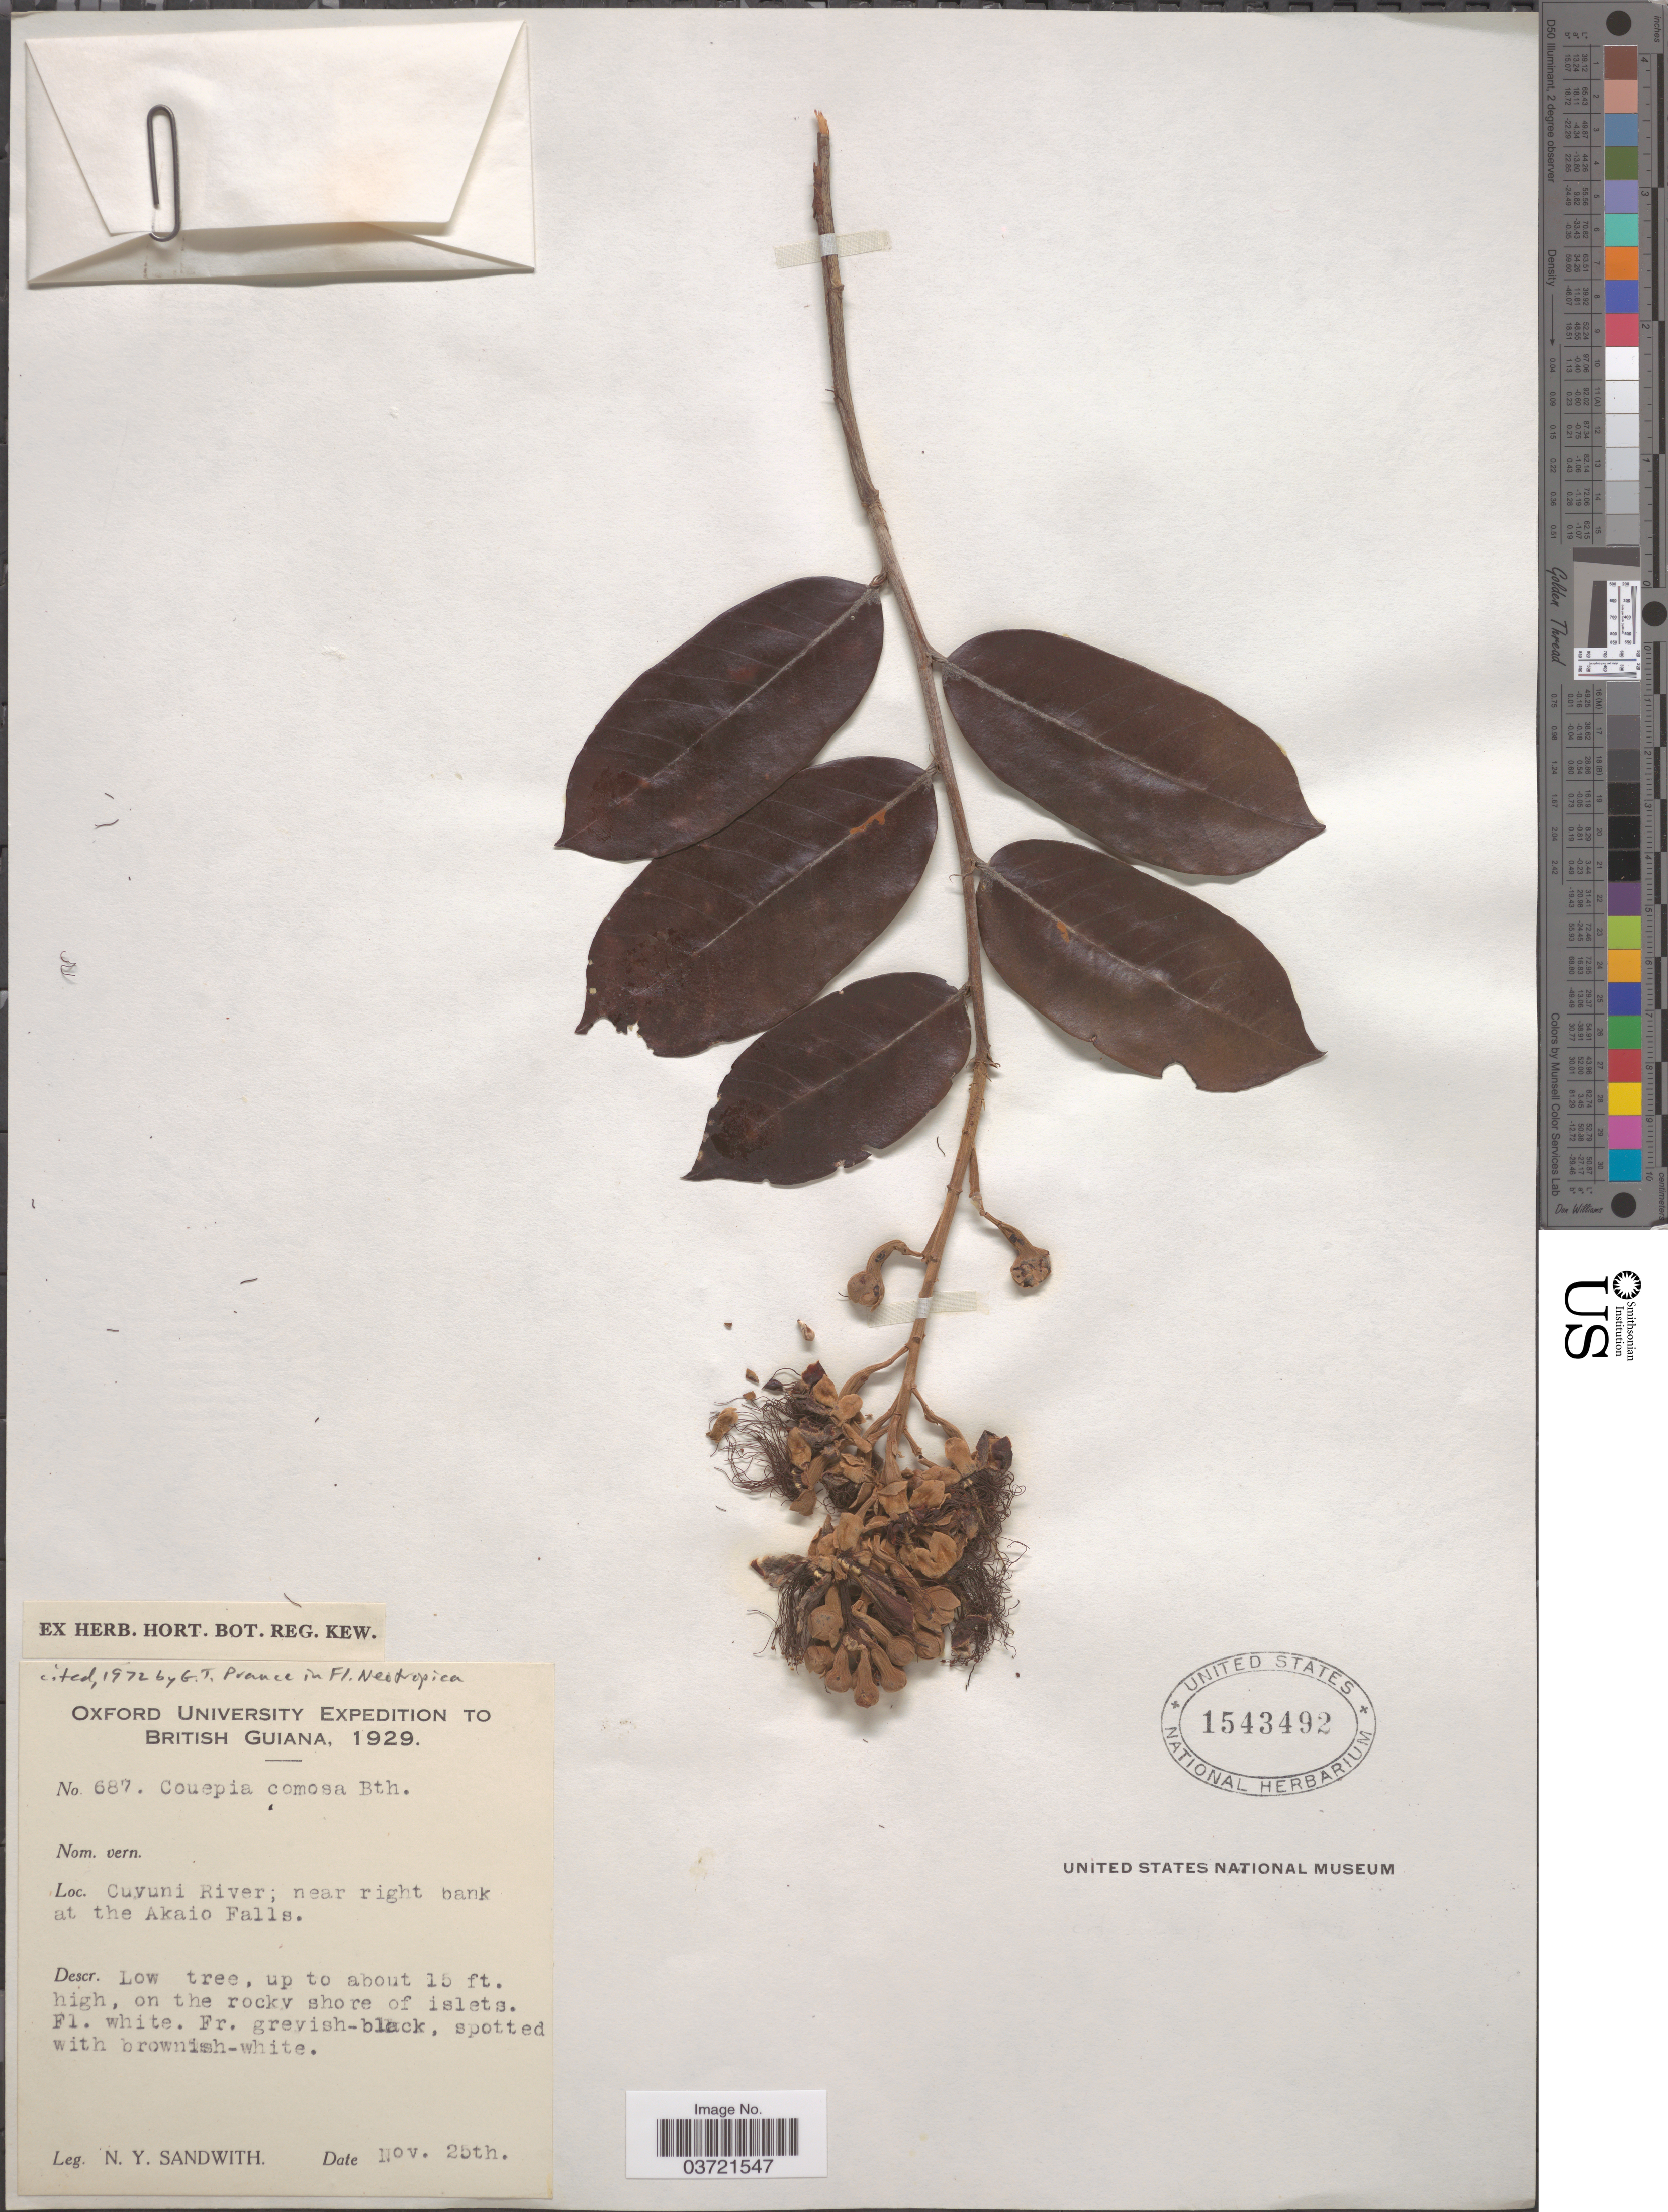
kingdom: Plantae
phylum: Tracheophyta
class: Magnoliopsida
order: Malpighiales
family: Chrysobalanaceae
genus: Couepia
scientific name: Couepia comosa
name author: Benth.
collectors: N. Y. Sandwith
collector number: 687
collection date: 1929-11-25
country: Guyana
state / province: Cuyuni-Mazaruni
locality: British Guiana. Cuyuni River; near right bank at the Akaio Falls.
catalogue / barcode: US 1543492